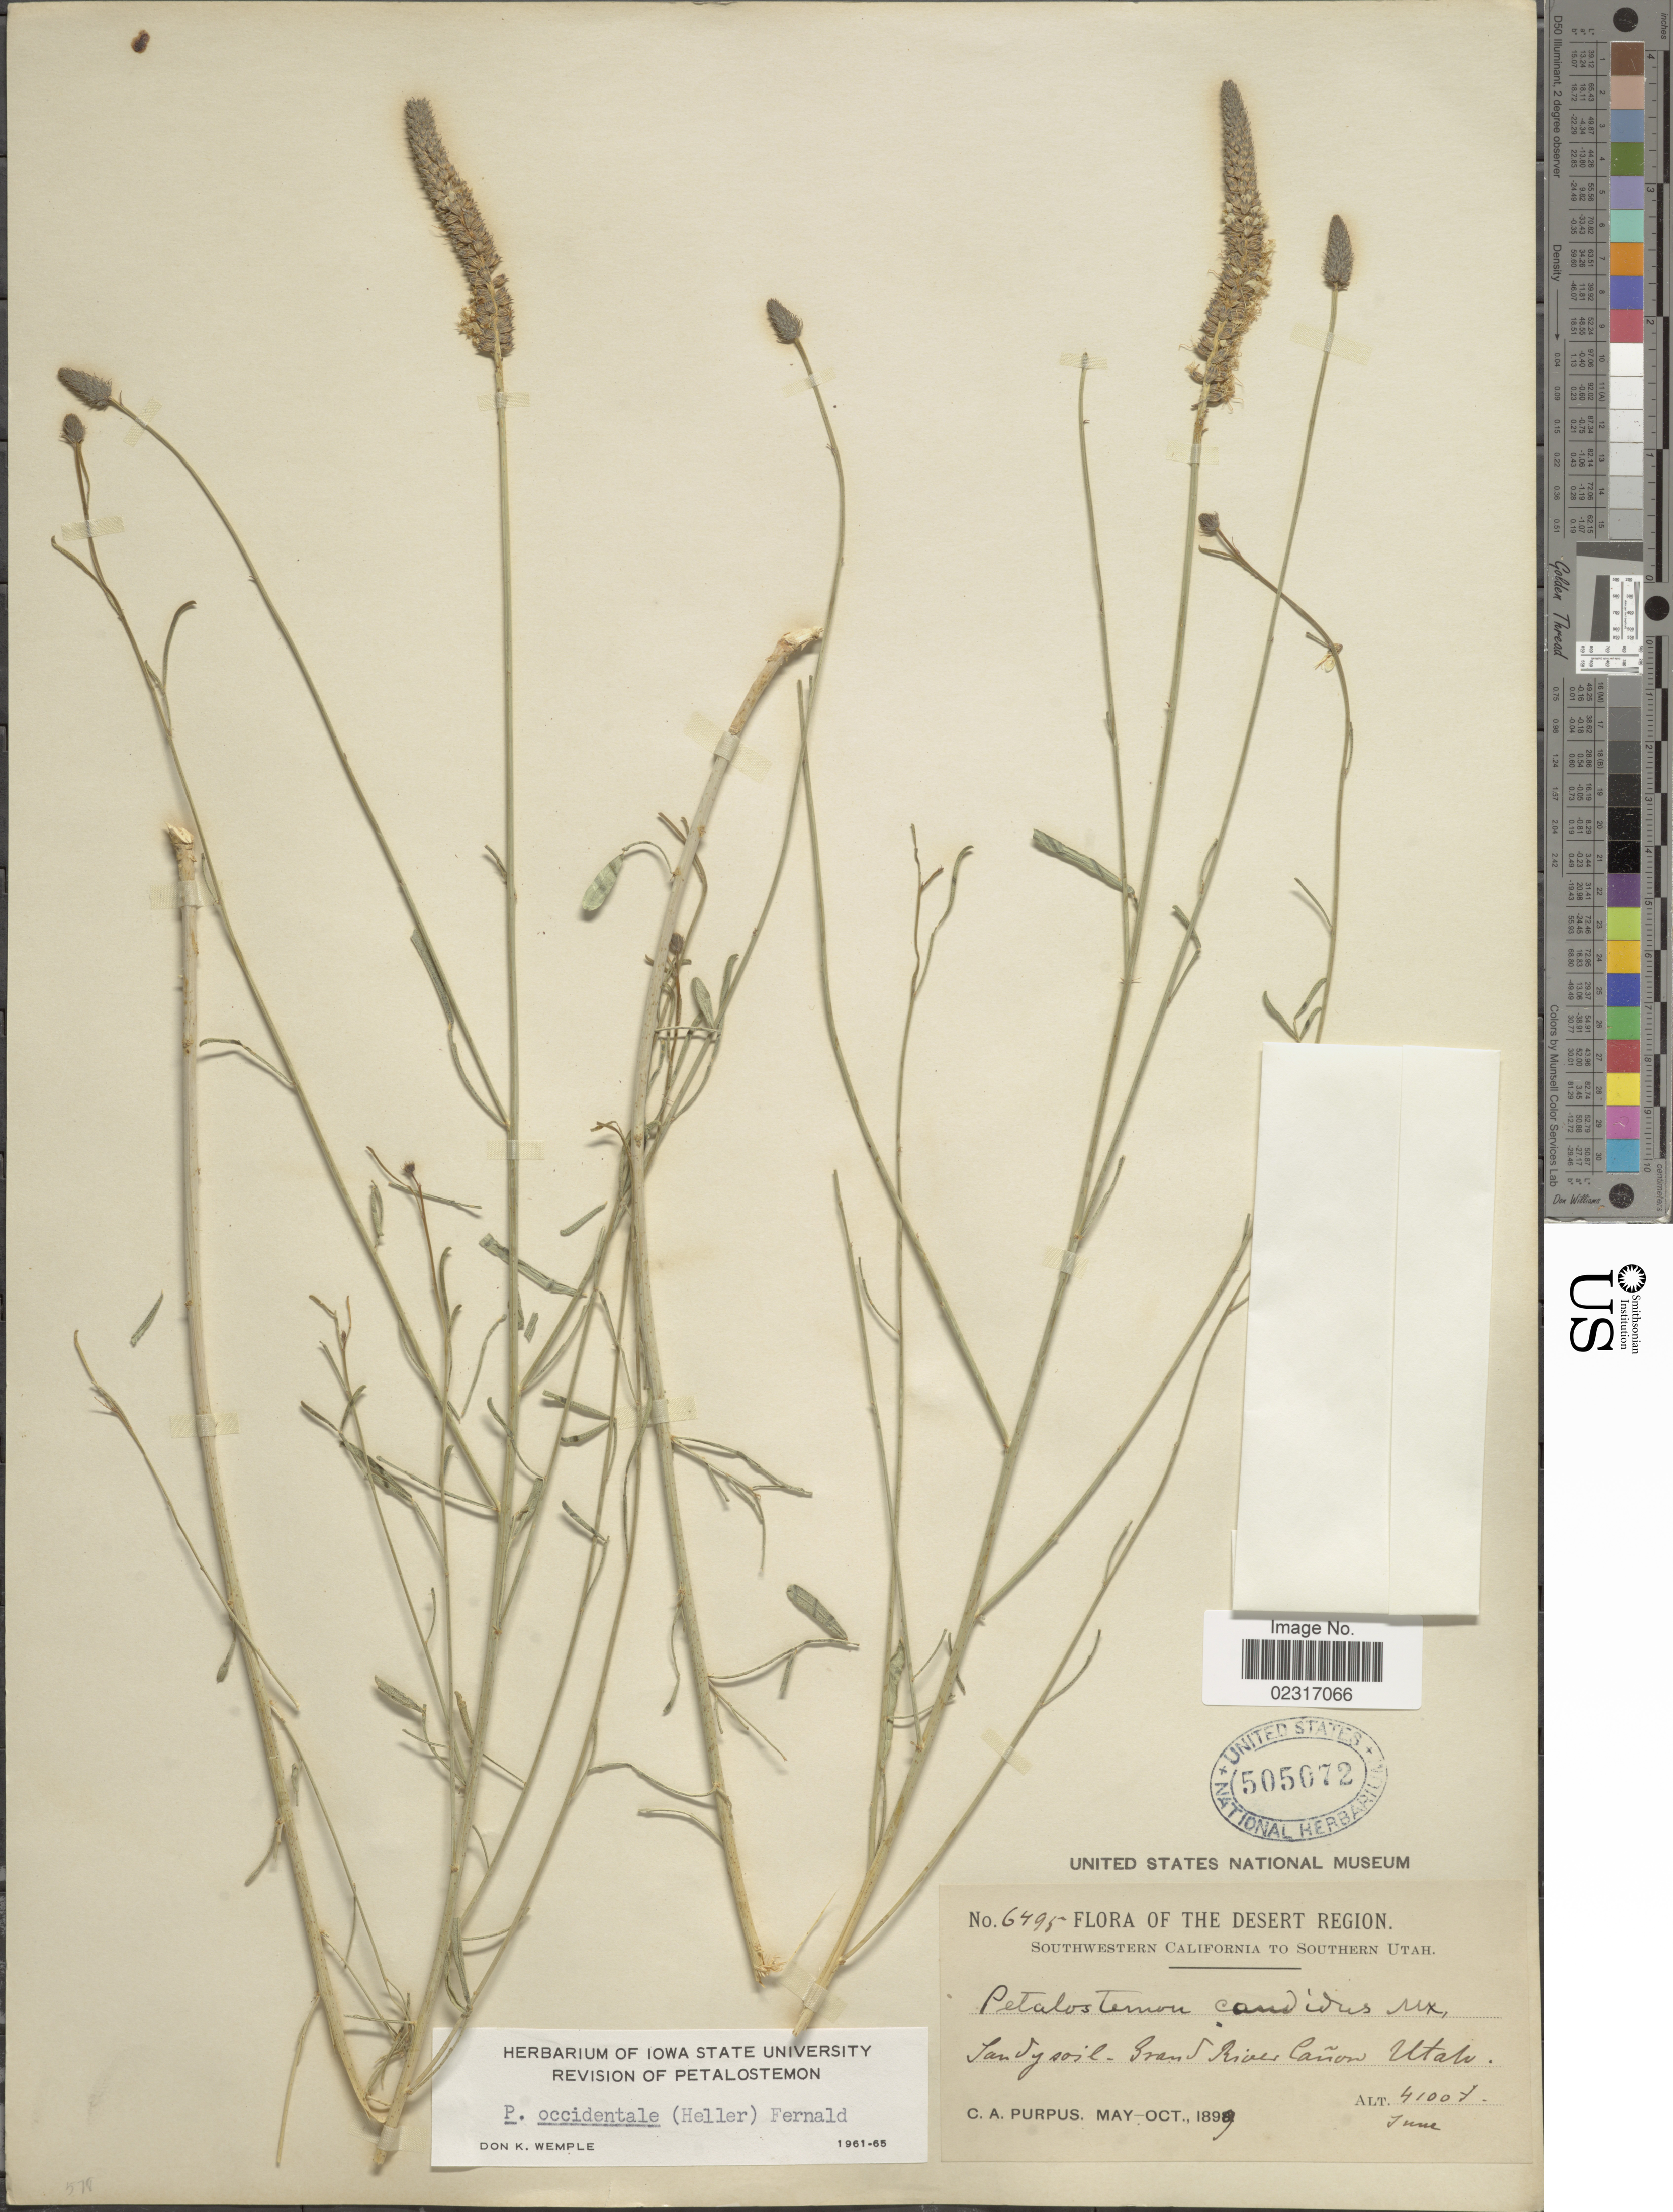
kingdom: Plantae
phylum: Tracheophyta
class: Magnoliopsida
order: Fabales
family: Fabaceae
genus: Dalea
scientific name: Dalea candida var. oligophylla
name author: (Torr) Shinners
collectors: C. A. Purpus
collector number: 6495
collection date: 1899-06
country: United States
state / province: Utah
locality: The Desert Region. Gran River Canon, Utah.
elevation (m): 1250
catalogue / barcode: US 505072